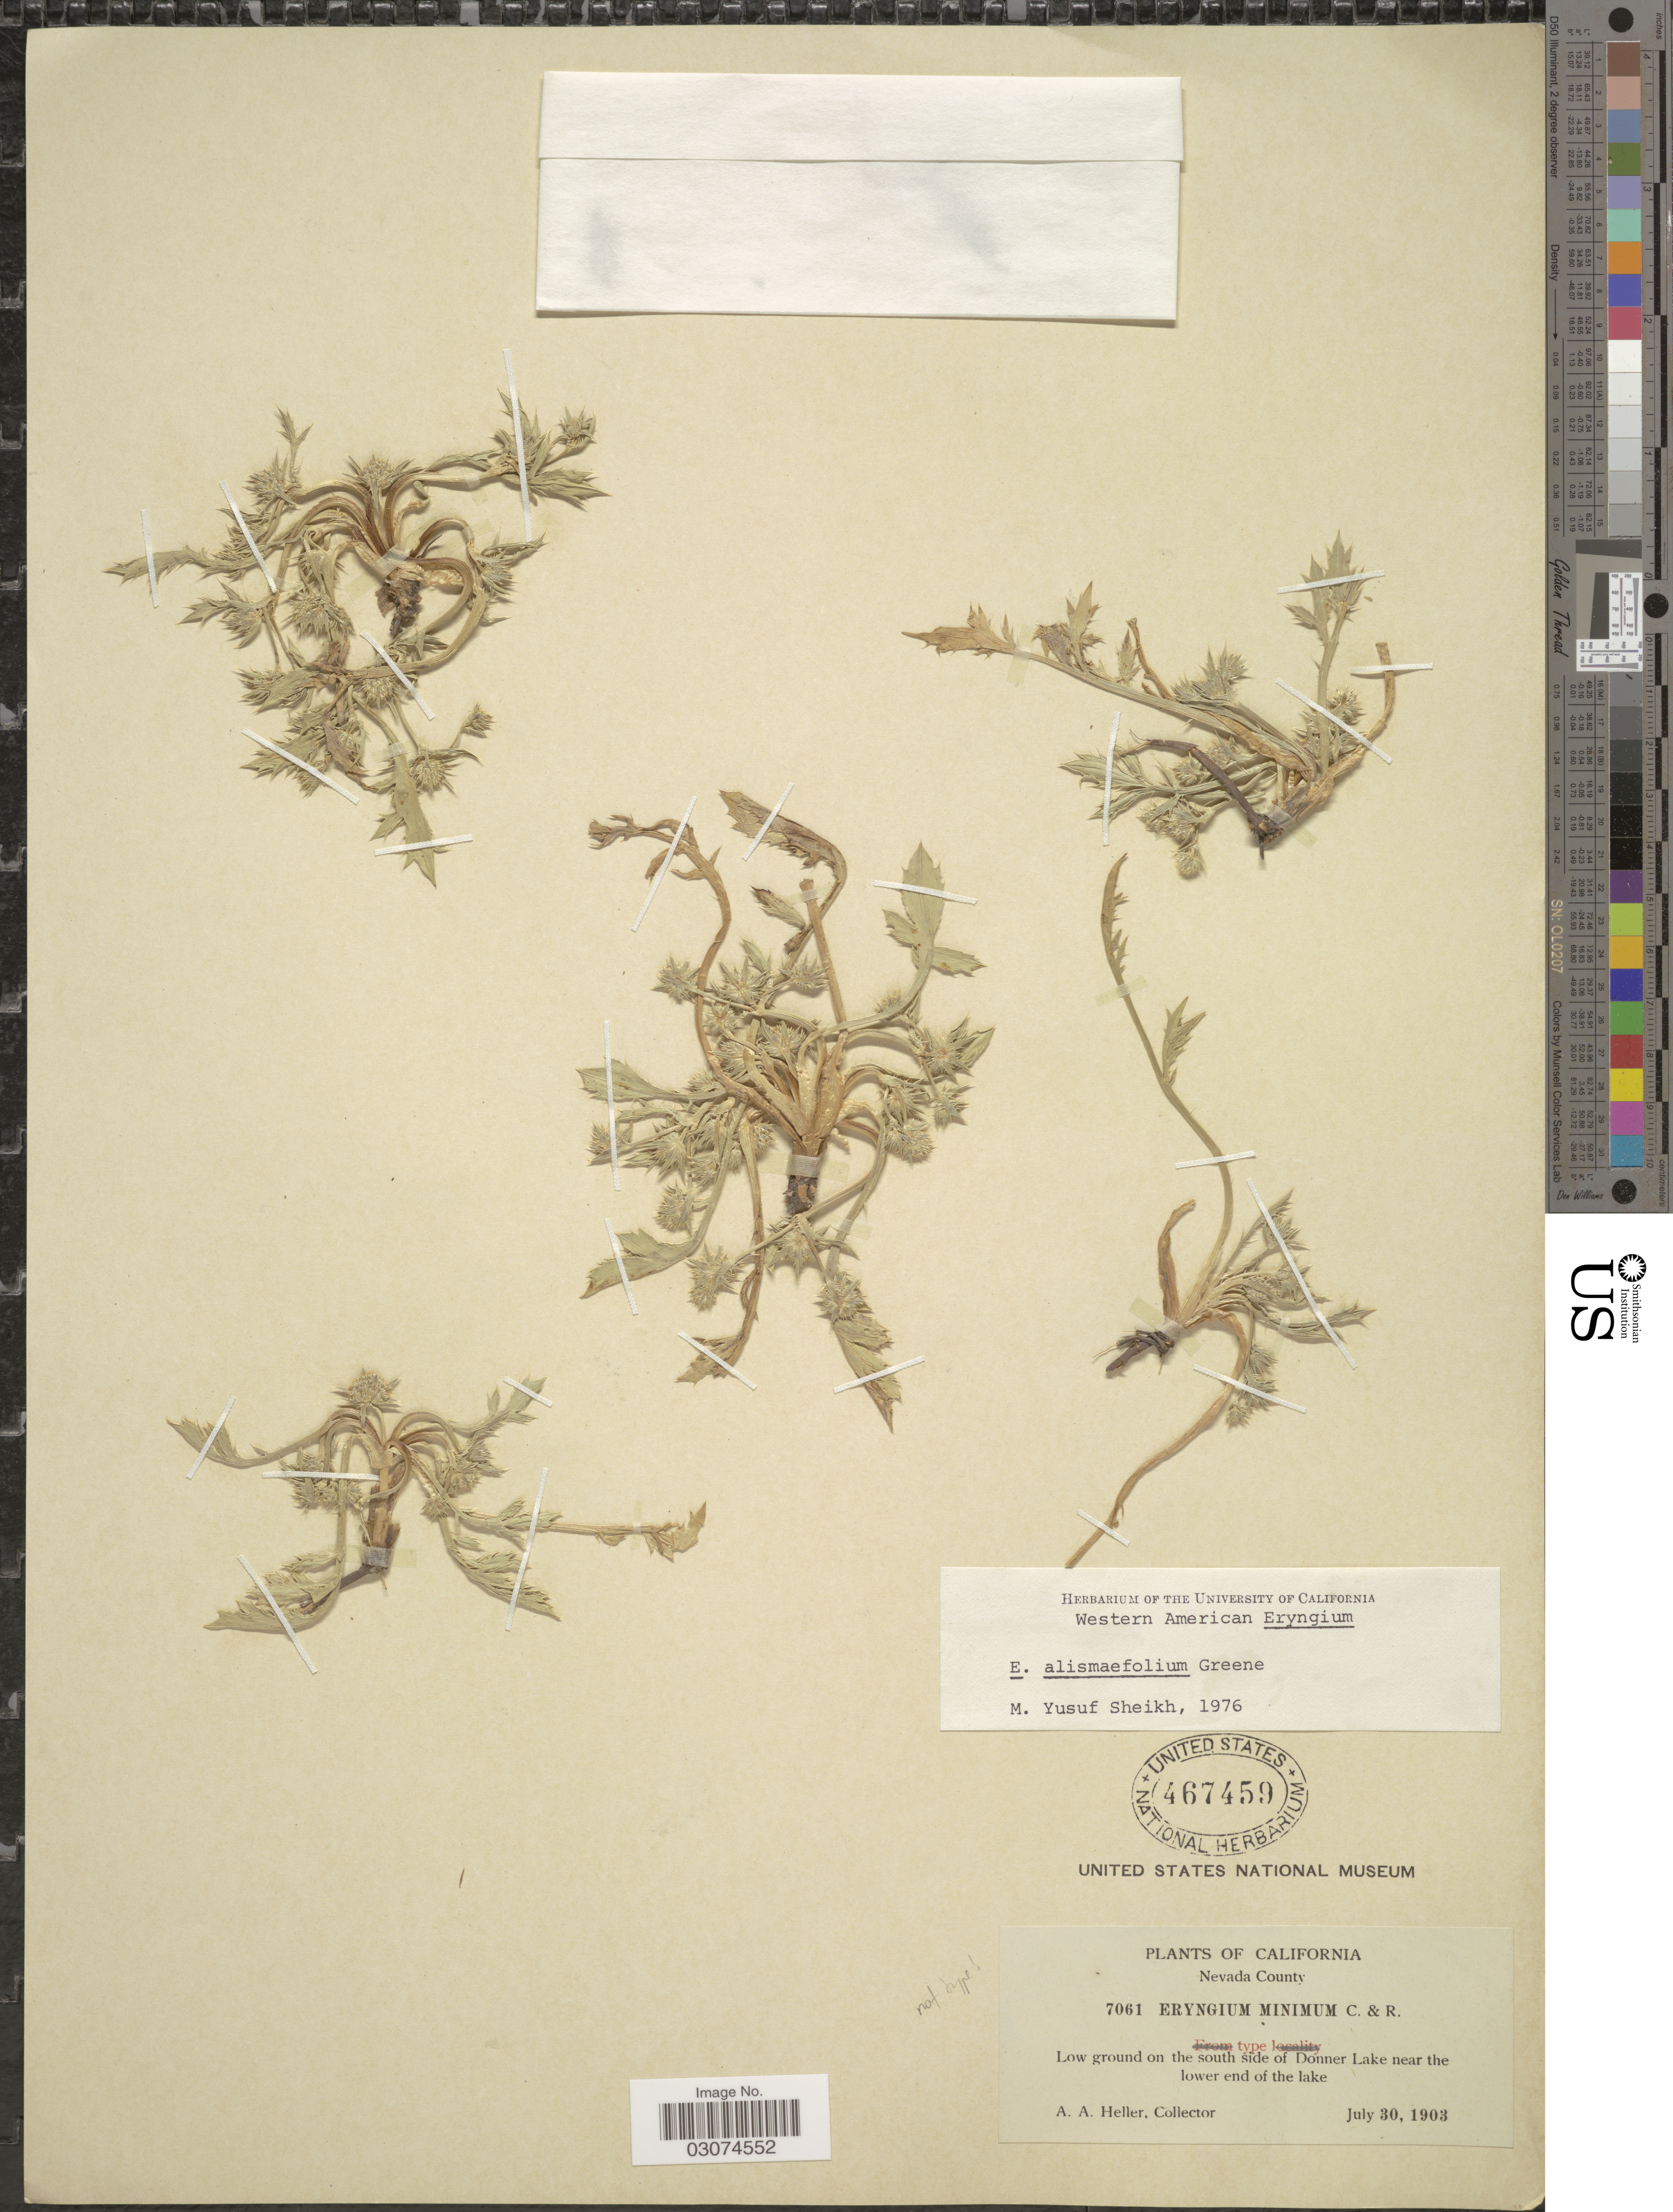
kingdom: Plantae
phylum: Tracheophyta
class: Magnoliopsida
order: Apiales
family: Apiaceae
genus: Eryngium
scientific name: Eryngium alismifolium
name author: Greene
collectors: A. A. Heller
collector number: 7061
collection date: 1903-07-30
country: United States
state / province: California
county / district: Nevada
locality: Nevada County. Low ground on the south side of Donner Lake near the lower end of the lake.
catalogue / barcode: US 467459